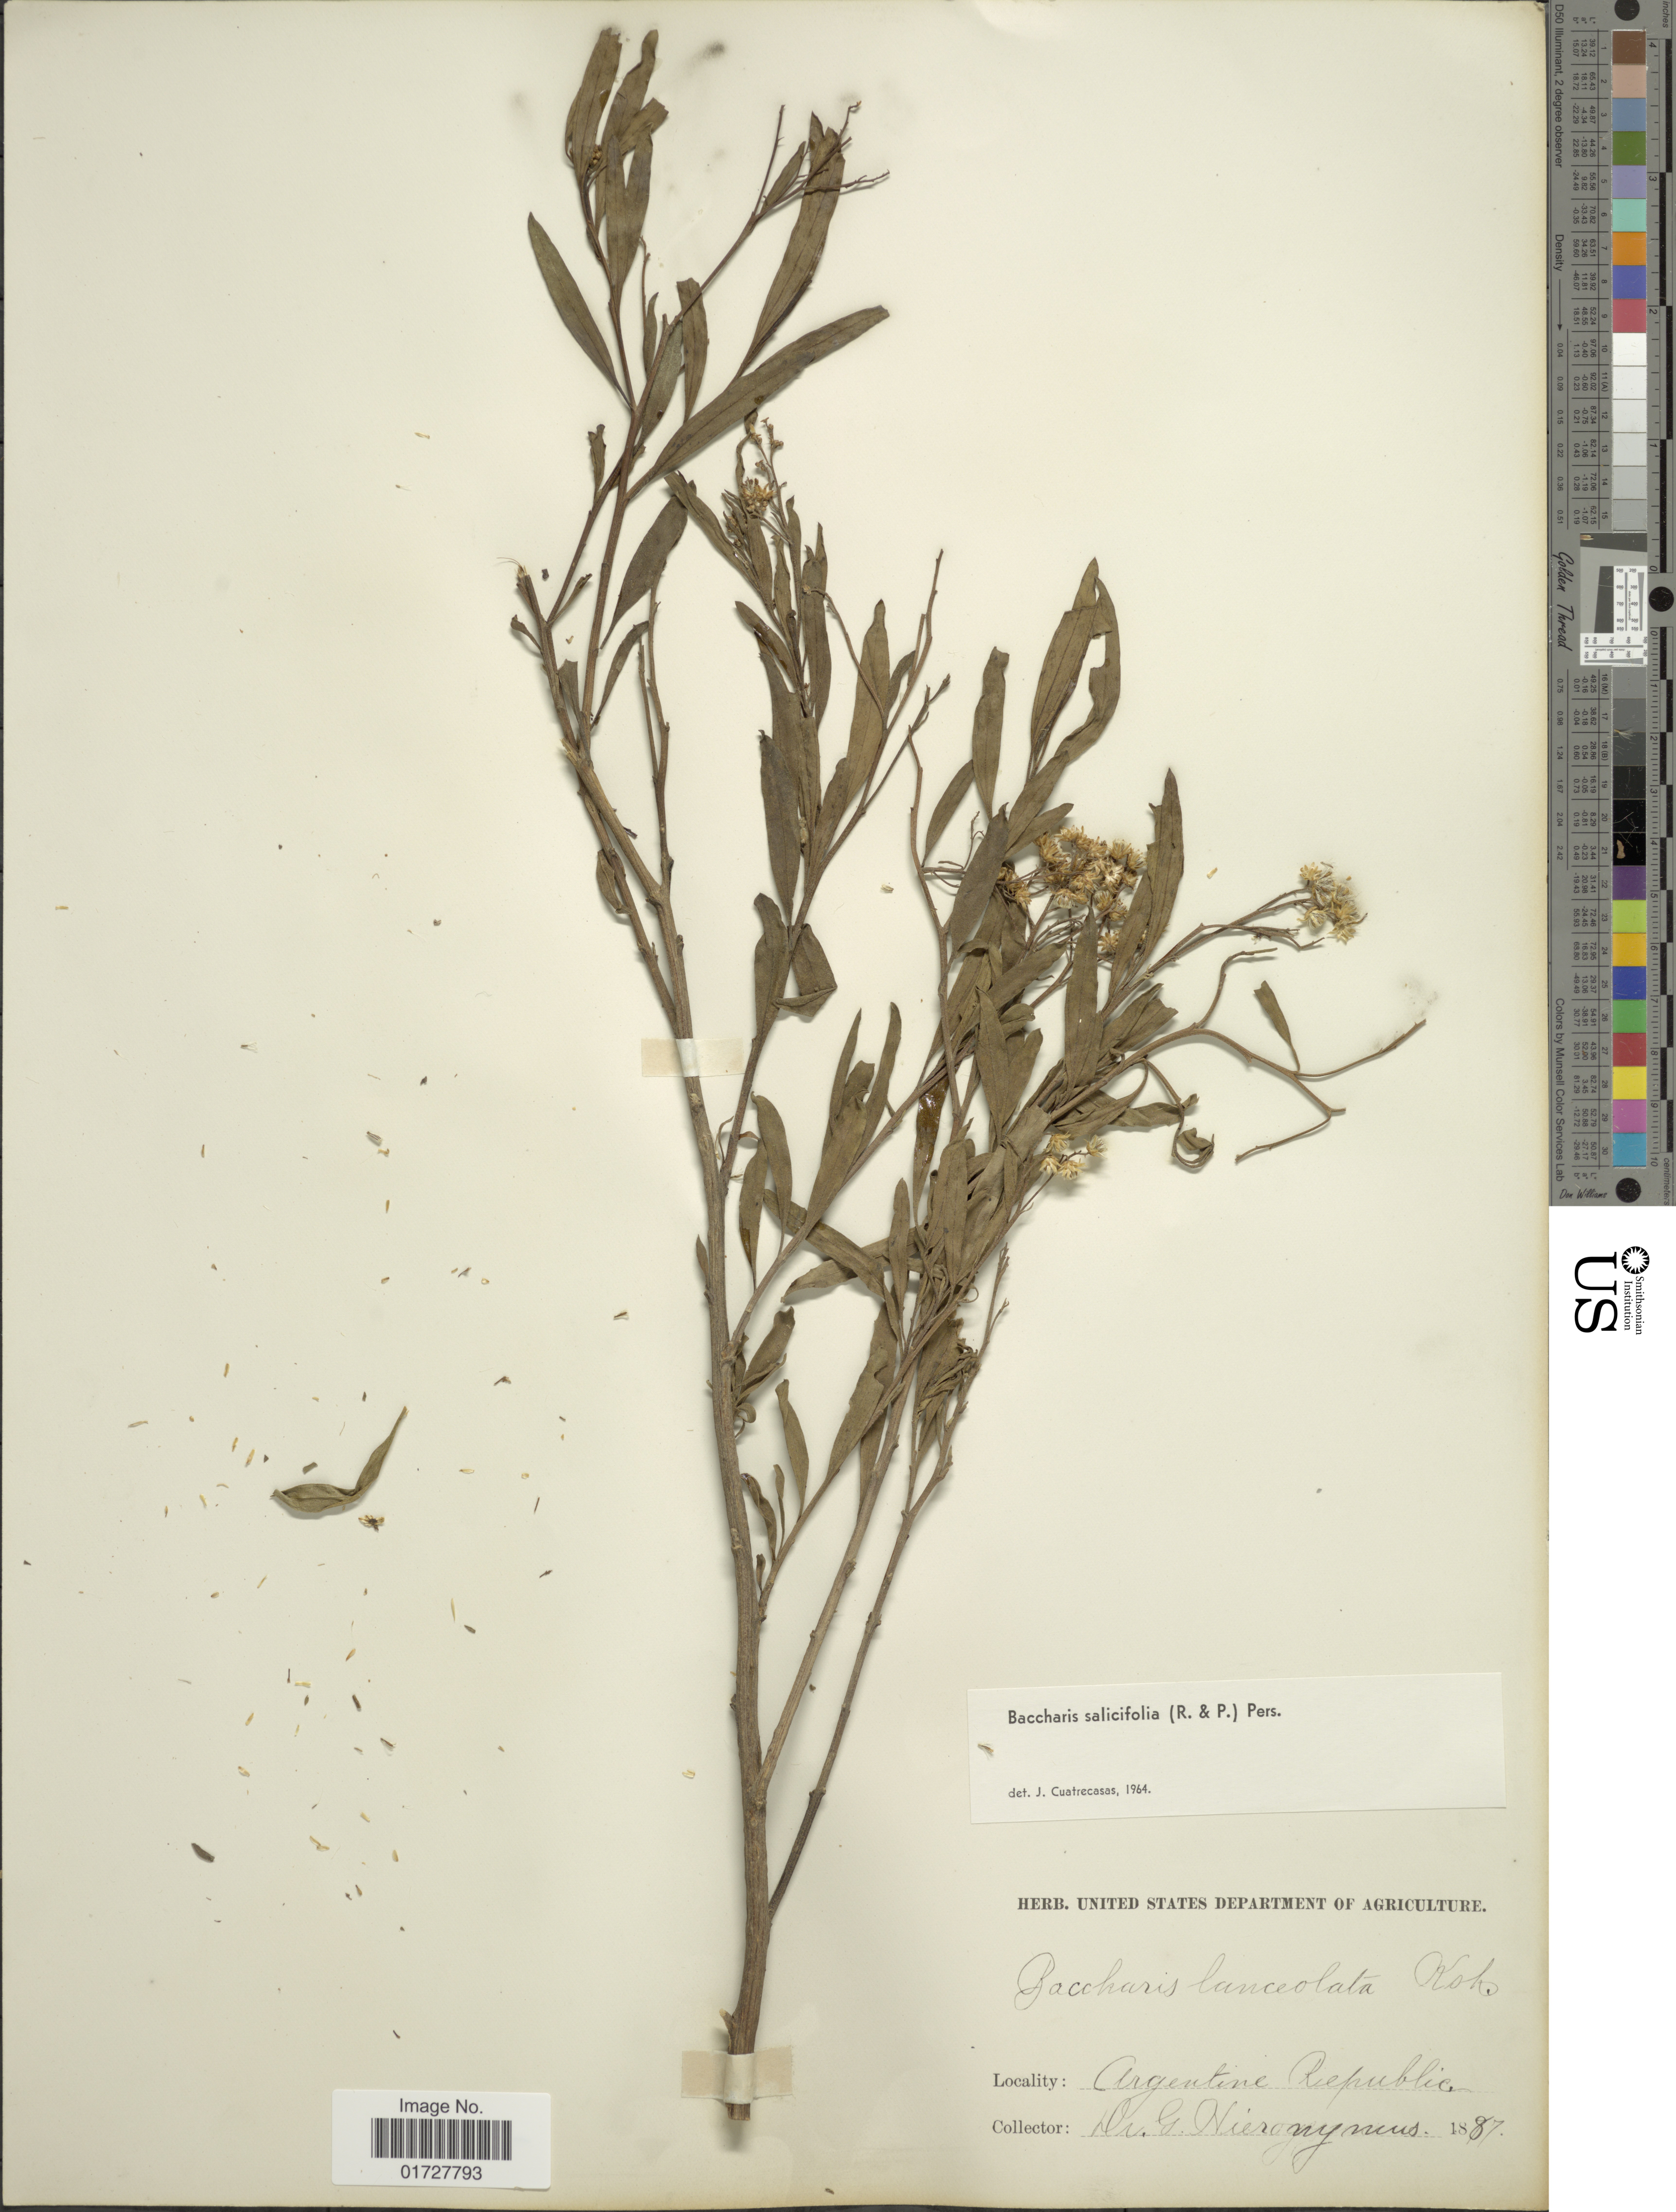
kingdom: Plantae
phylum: Tracheophyta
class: Magnoliopsida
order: Asterales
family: Asteraceae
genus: Baccharis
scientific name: Baccharis salicifolia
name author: (Ruiz & Pav.) Pers.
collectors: G. H. Hieronymus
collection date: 1887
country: Argentina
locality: Argentine Republic